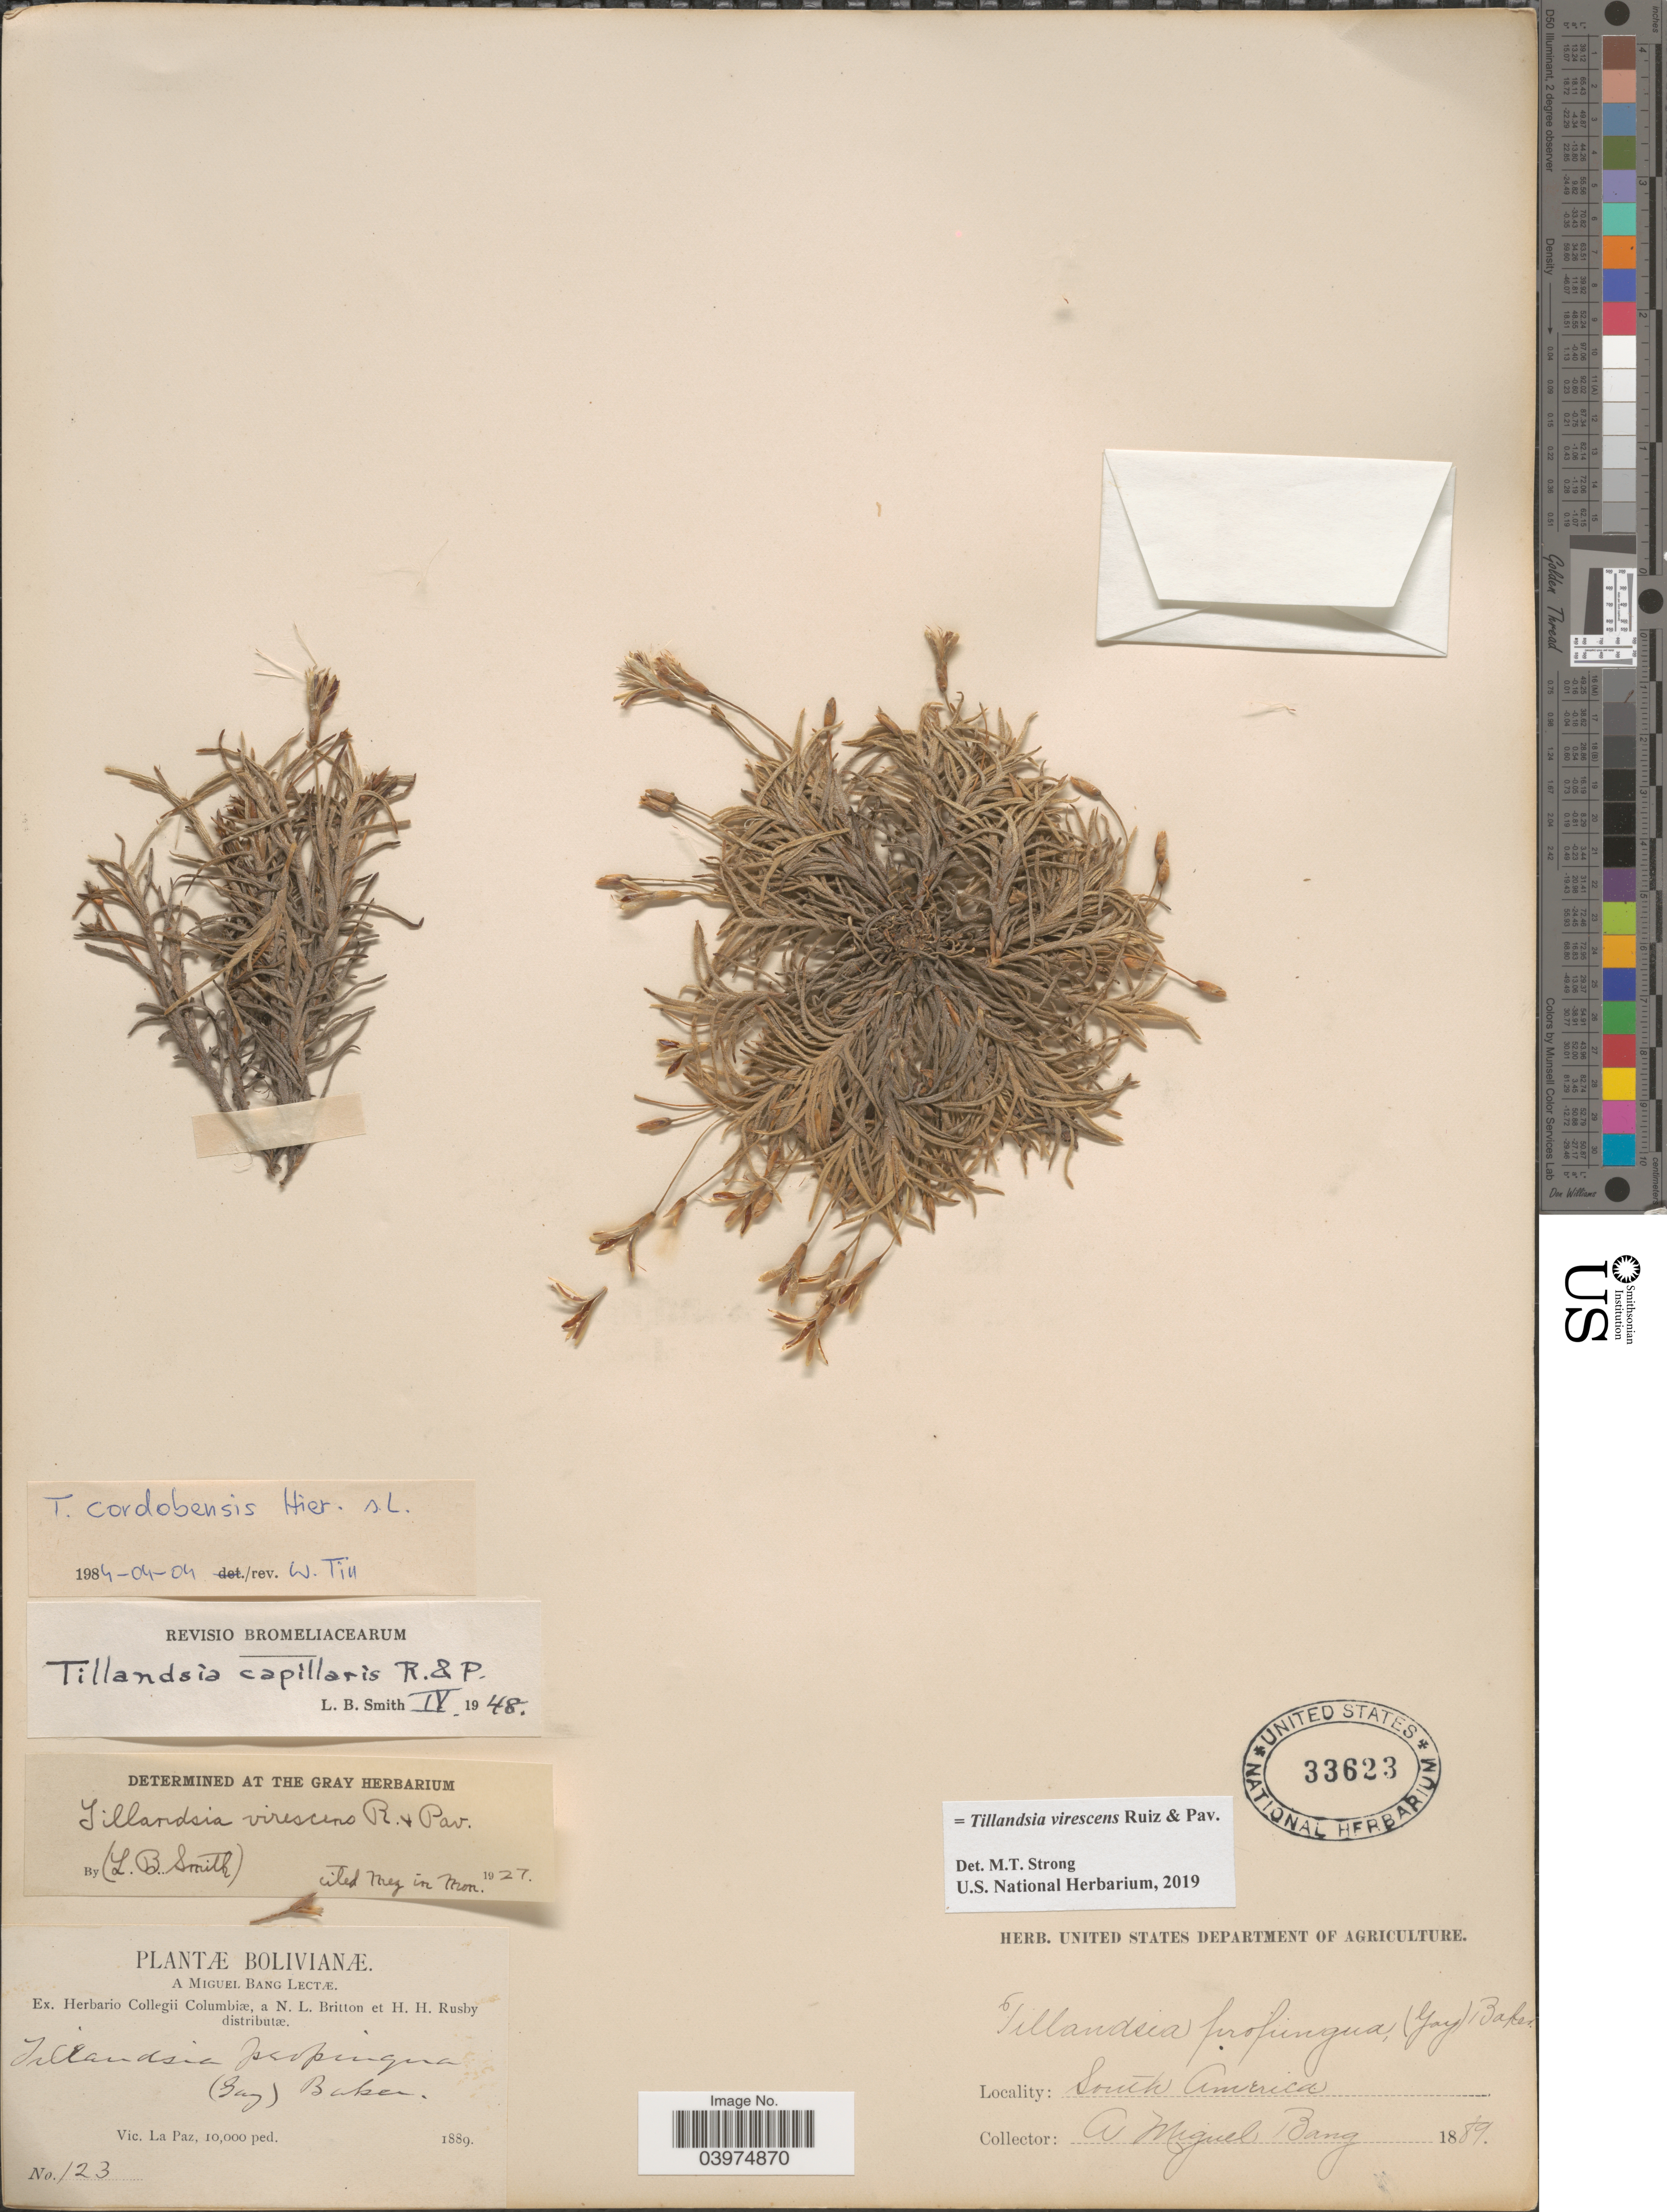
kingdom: Plantae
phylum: Tracheophyta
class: Liliopsida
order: Poales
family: Bromeliaceae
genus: Tillandsia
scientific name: Tillandsia virescens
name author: Ruiz & Pav.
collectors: M. Bang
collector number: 123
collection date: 1889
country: Bolivia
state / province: La Paz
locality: Vic. La Paz.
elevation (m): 3048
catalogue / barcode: US 33623